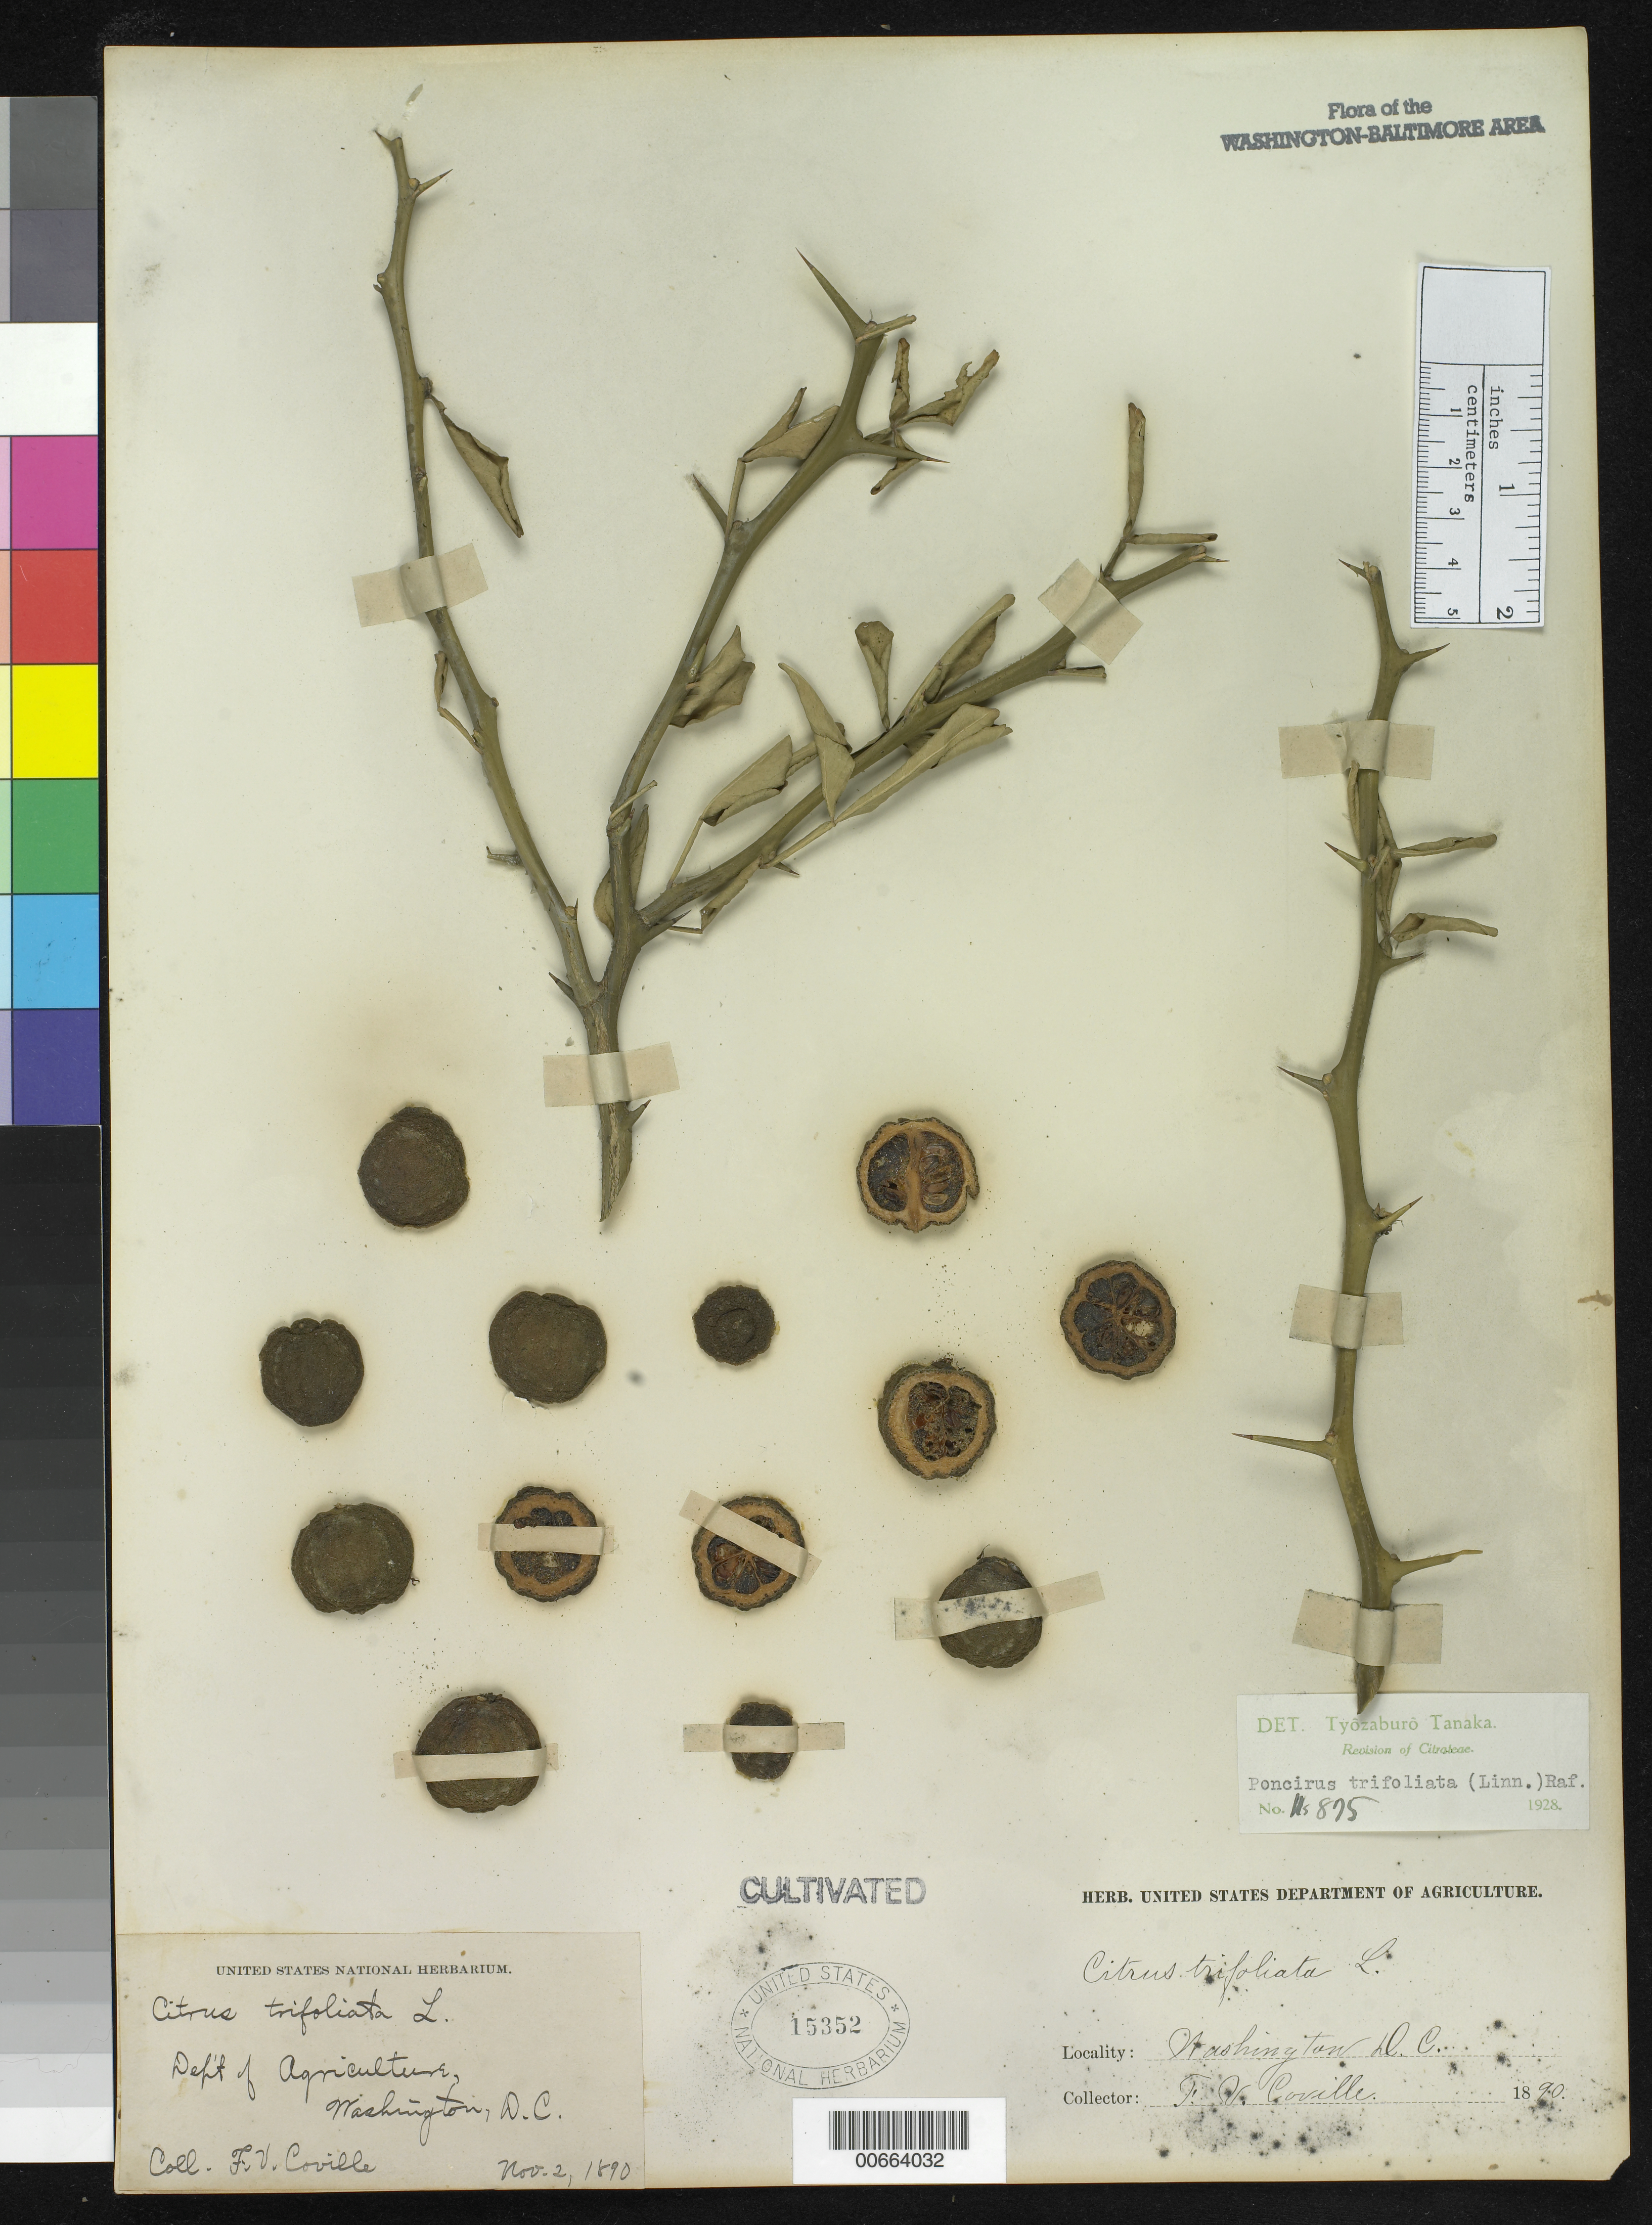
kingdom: Plantae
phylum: Tracheophyta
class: Magnoliopsida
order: Sapindales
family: Rutaceae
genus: Citrus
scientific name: Citrus trifoliata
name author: L.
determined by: Strong, Mark T., (BOT), Smithsonian Institution - National Museum of Natural History (UNITED STATES)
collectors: F. V. Coville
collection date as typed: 02 Nov 1890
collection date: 1890-11-02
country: United States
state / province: District of Columbia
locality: Department of Agriculture.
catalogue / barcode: US 15352